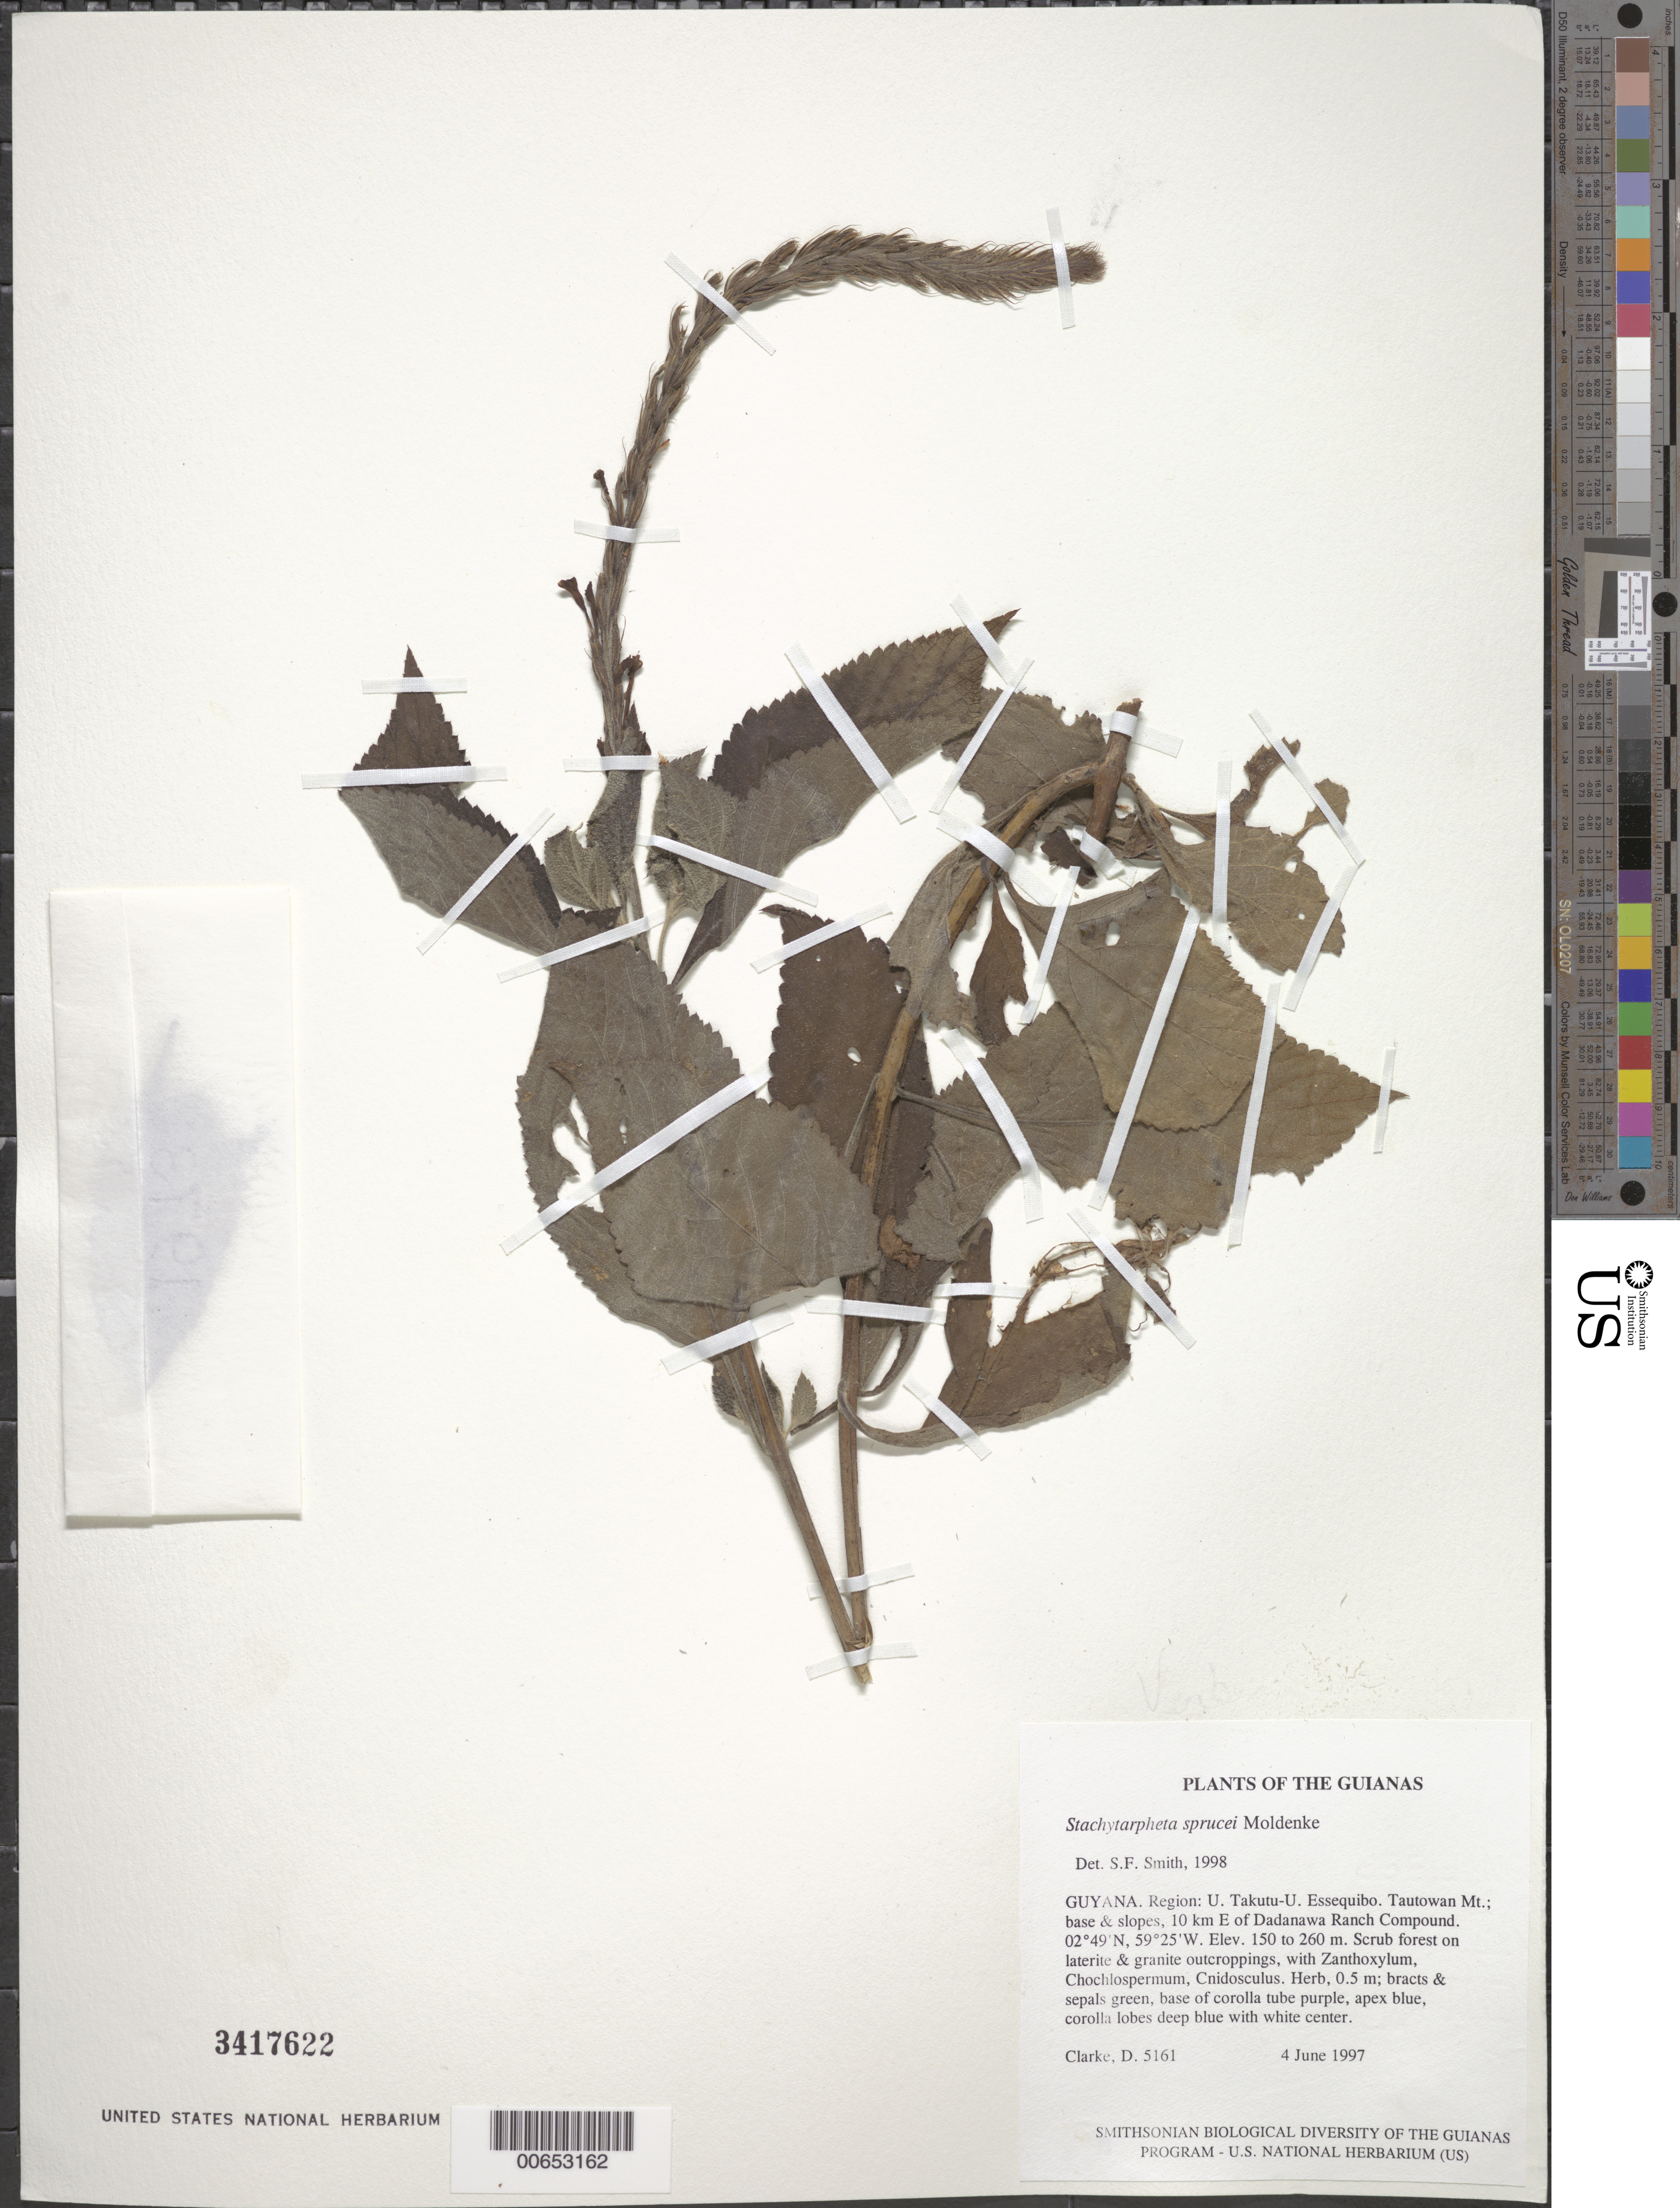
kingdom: Plantae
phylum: Tracheophyta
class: Magnoliopsida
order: Lamiales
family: Verbenaceae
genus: Stachytarpheta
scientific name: Stachytarpheta sprucei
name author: Moldenke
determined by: Smith, Stephen F., (US), NMNH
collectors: H. D. Clarke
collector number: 5161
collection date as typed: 4 June 1997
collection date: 1997-06-04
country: Guyana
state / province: U. Takutu-U. Essequibo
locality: Tautowan Mt.; base & slopes, 10 km E of Dadanawa Ranch Compound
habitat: Scrub forest on laterite & granite outcroppings, with Zanthoxylum, Chochlospermum, Cnidoscolus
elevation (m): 150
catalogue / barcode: US 3417622